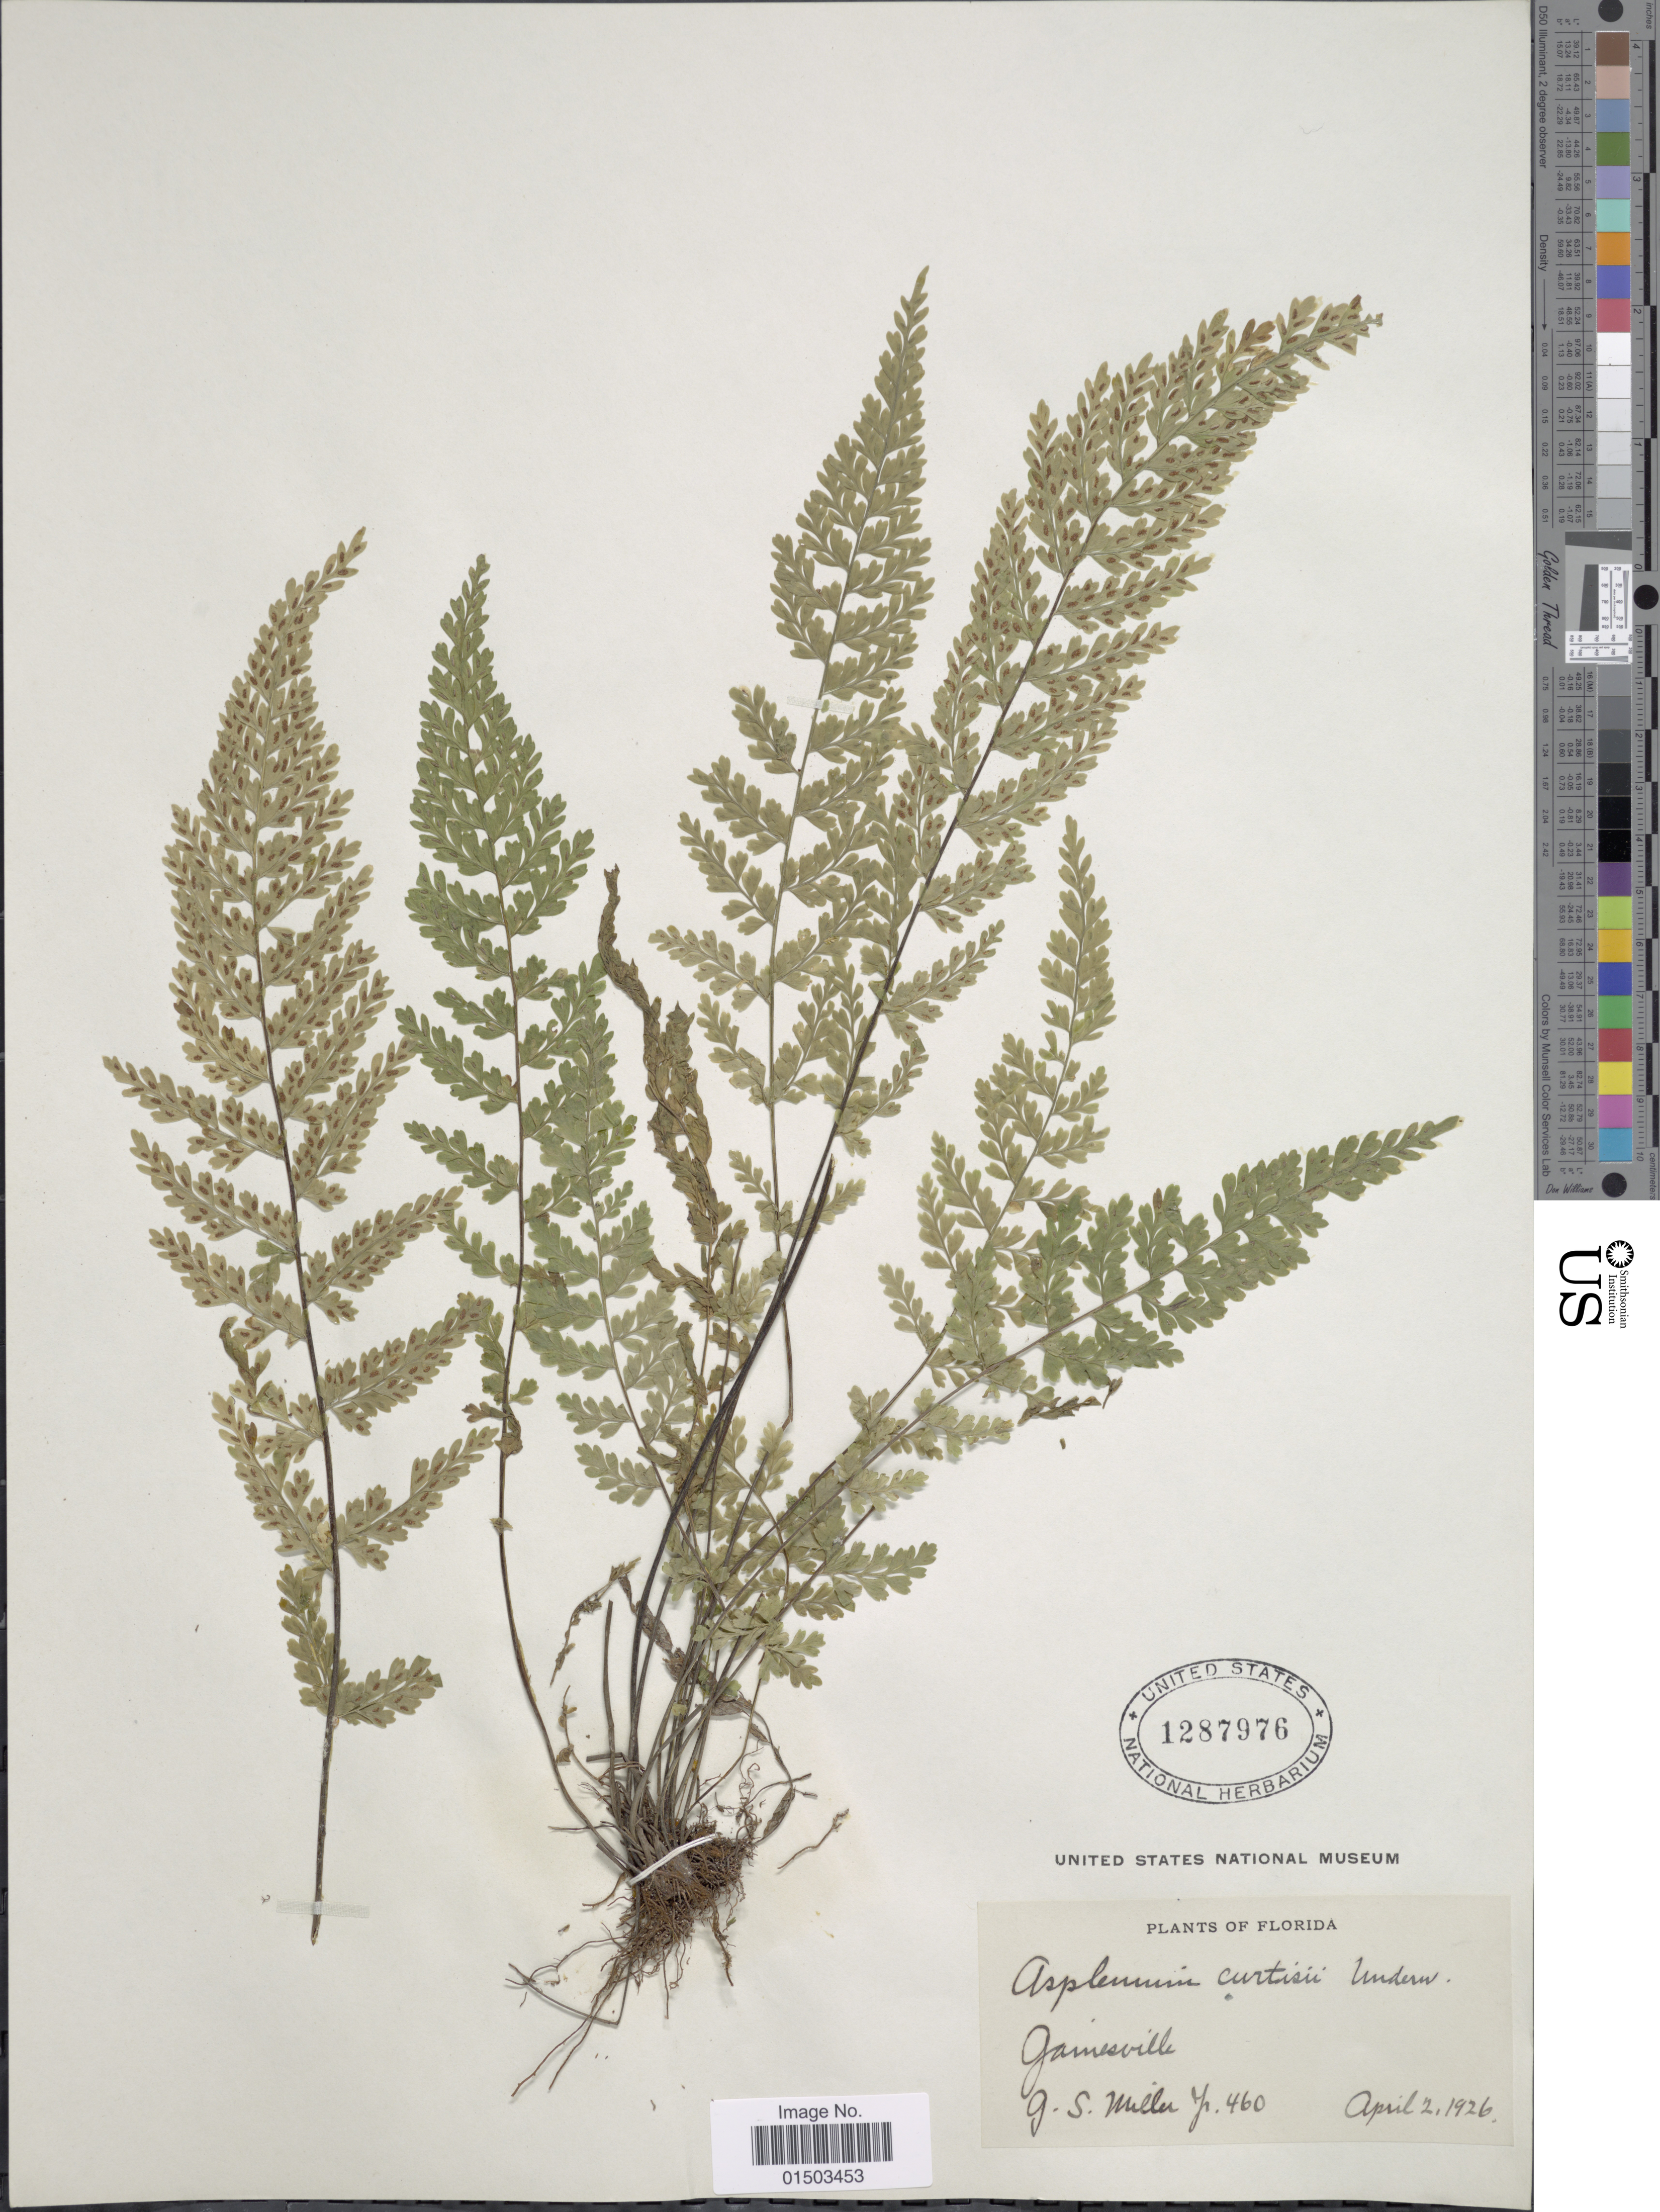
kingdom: Plantae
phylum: Tracheophyta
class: Polypodiopsida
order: Polypodiales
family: Aspleniaceae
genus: Asplenium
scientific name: Asplenium curtissii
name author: Underw.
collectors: G. S. Miller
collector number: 460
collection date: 1926-04-02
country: United States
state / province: Florida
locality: Gainesville.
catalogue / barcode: US 1287976